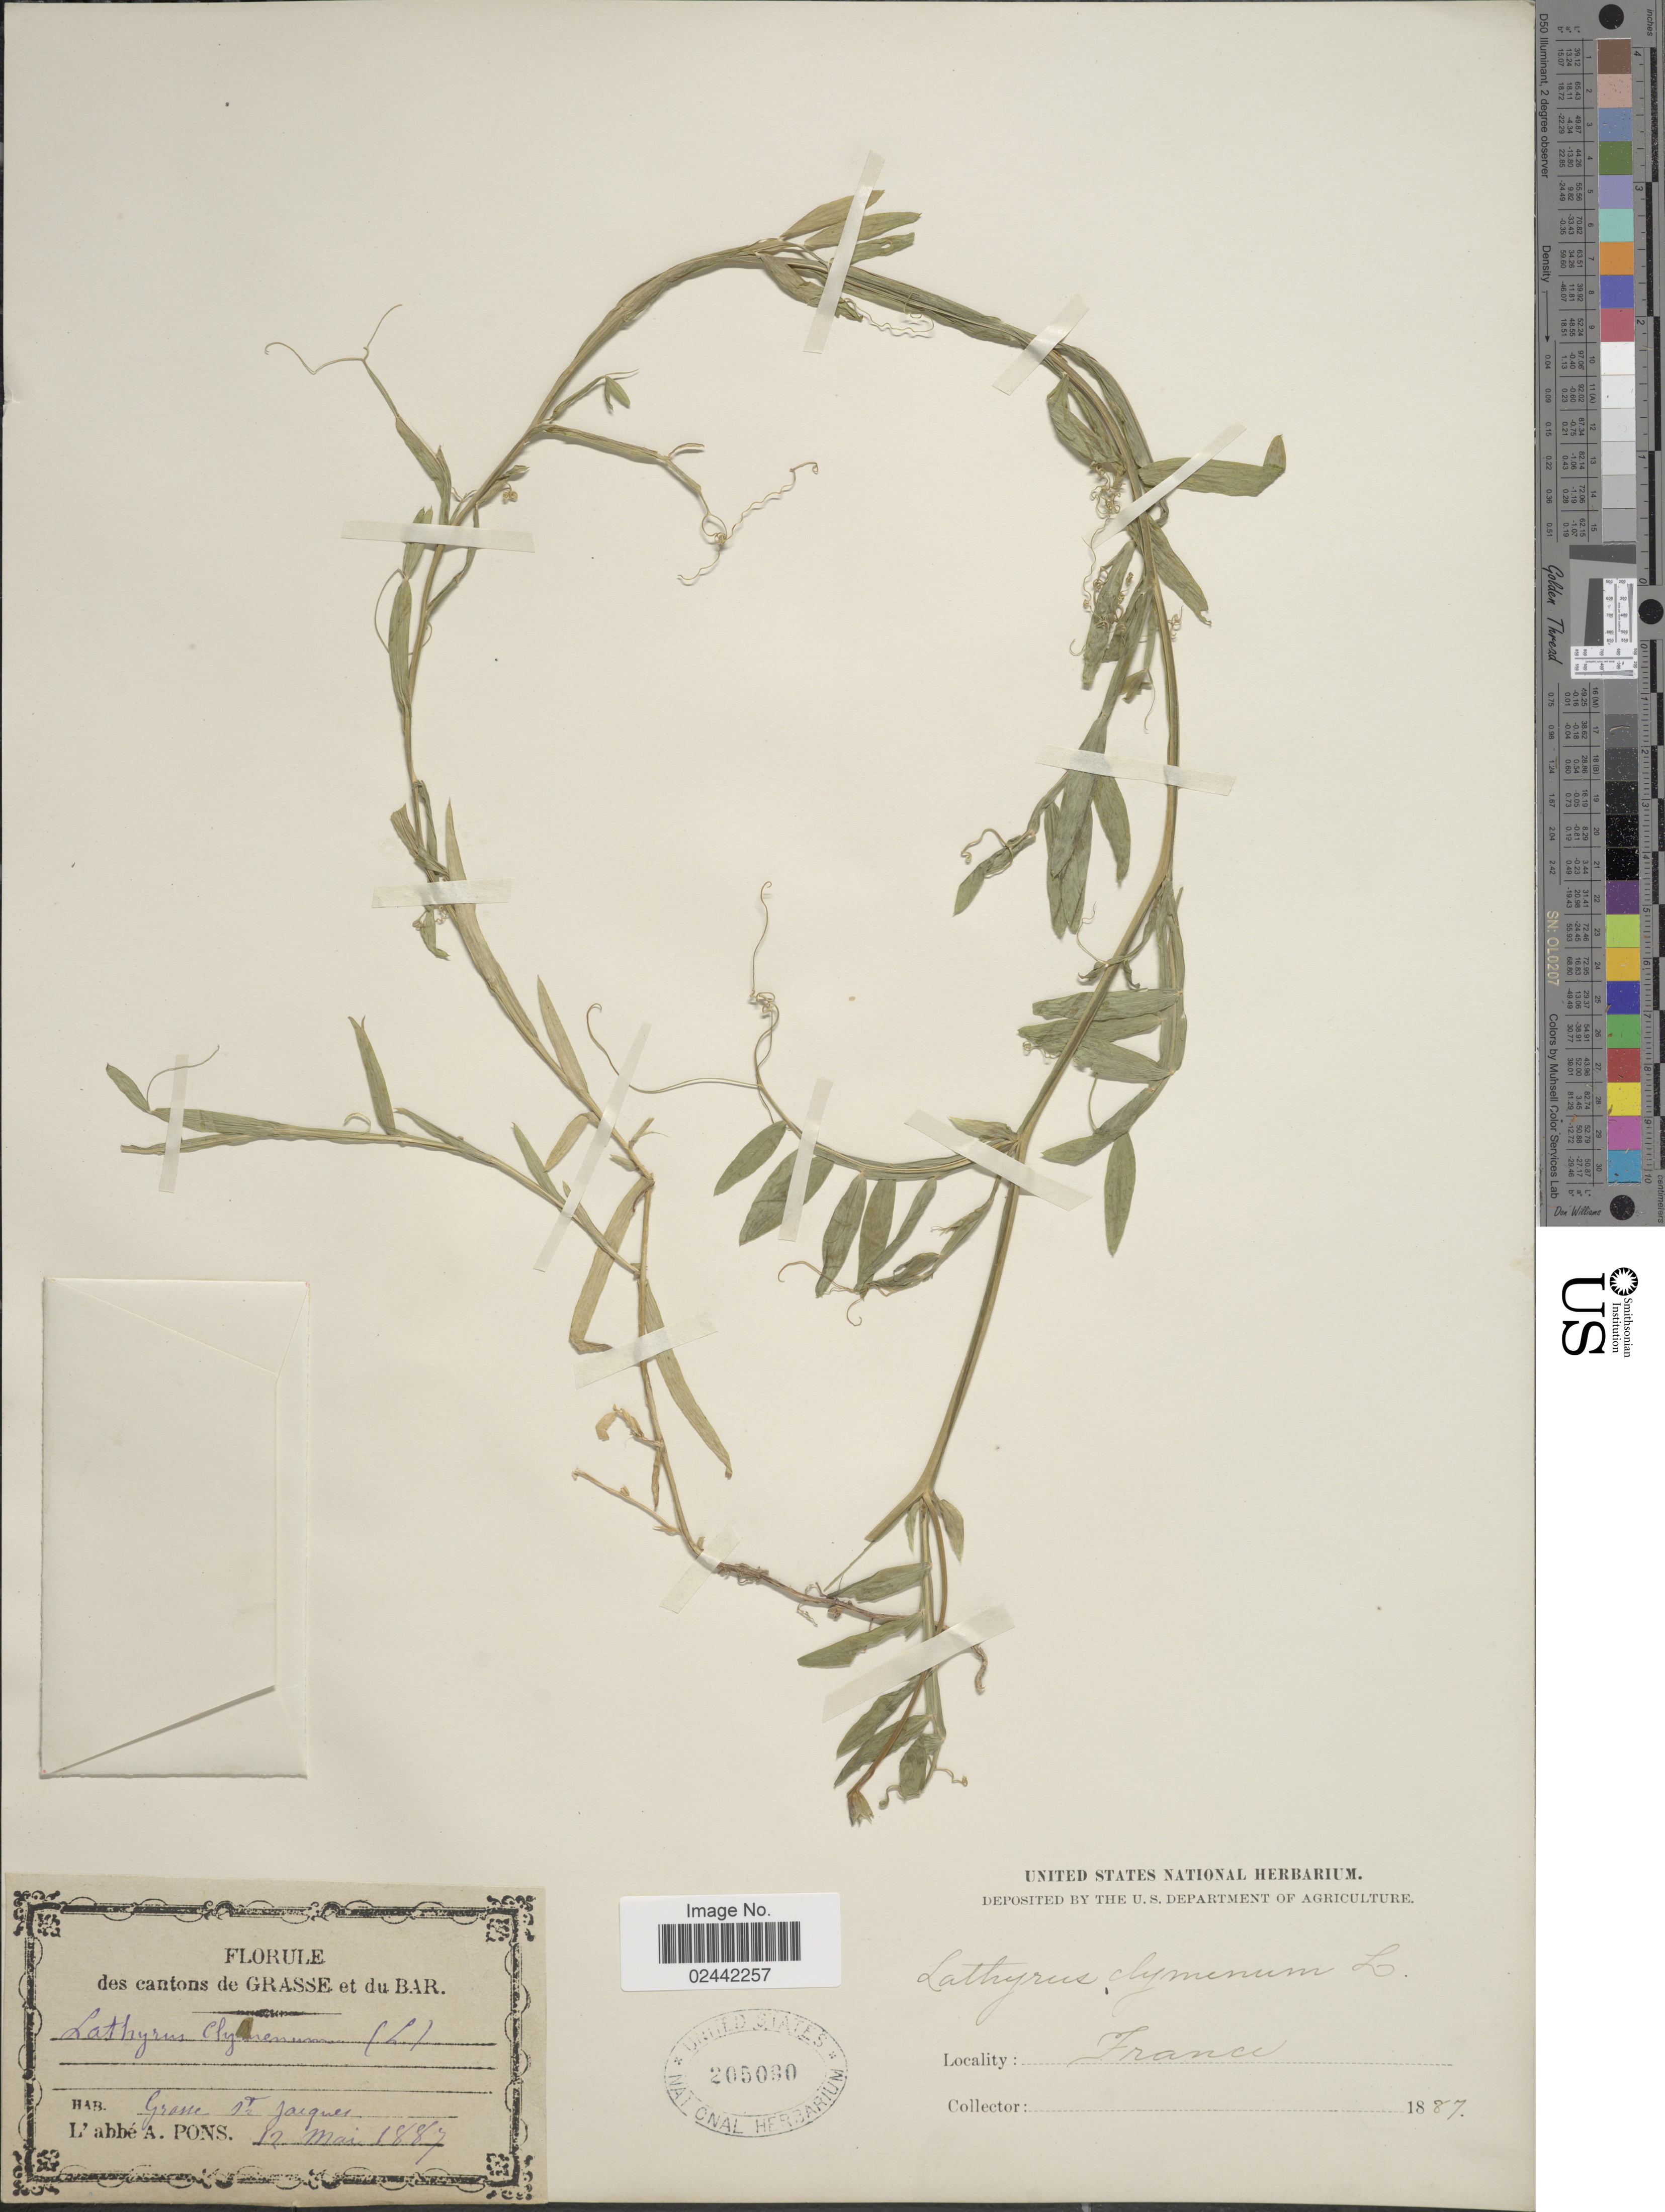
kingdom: Plantae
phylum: Tracheophyta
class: Magnoliopsida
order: Fabales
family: Fabaceae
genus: Lathyrus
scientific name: Lathyrus clymenum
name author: L.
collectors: A. Pons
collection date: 1887-05-12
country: France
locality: Des Cantons de Grasse et du Bar. Grasse St. Jacques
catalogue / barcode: US 205090